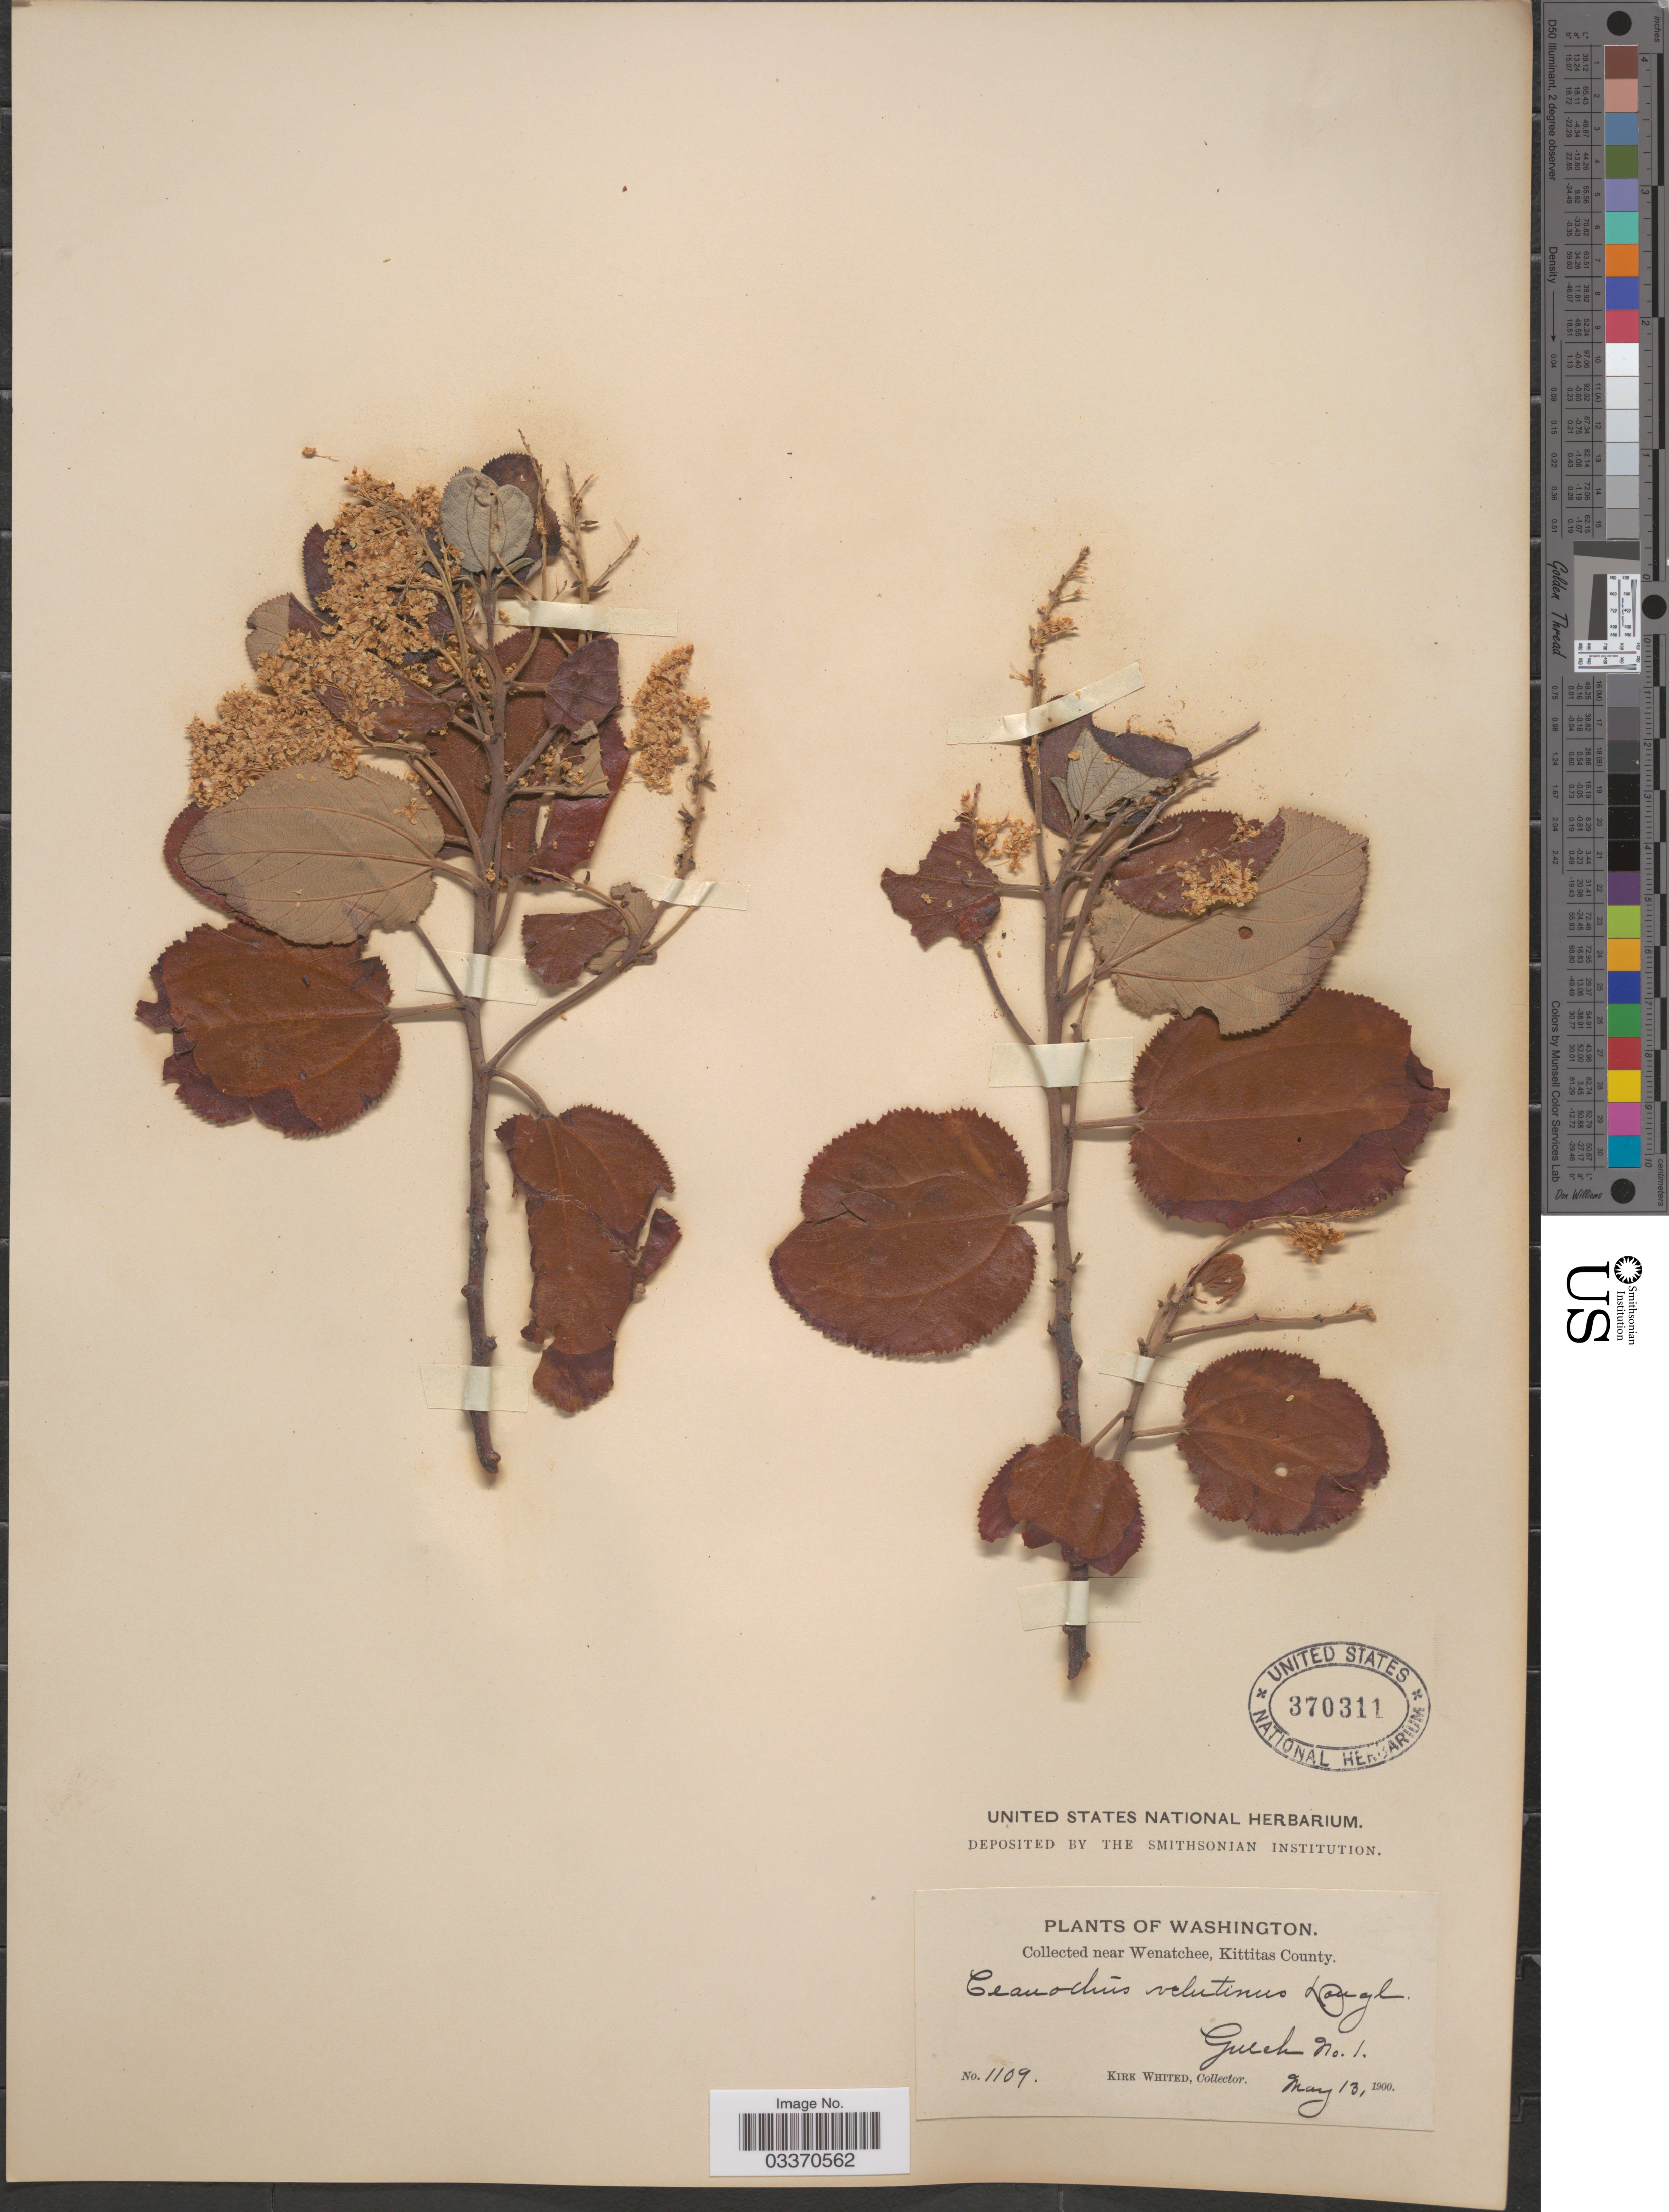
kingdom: Plantae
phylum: Tracheophyta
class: Magnoliopsida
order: Rosales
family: Rhamnaceae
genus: Ceanothus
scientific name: Ceanothus velutinus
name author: Douglas ex Hook.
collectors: K. Whited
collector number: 1109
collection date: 1900-05-13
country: United States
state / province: Washington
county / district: Kittitas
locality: Near Wenatchee, Kittitas County. Gulch No. 1.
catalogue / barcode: US 370311